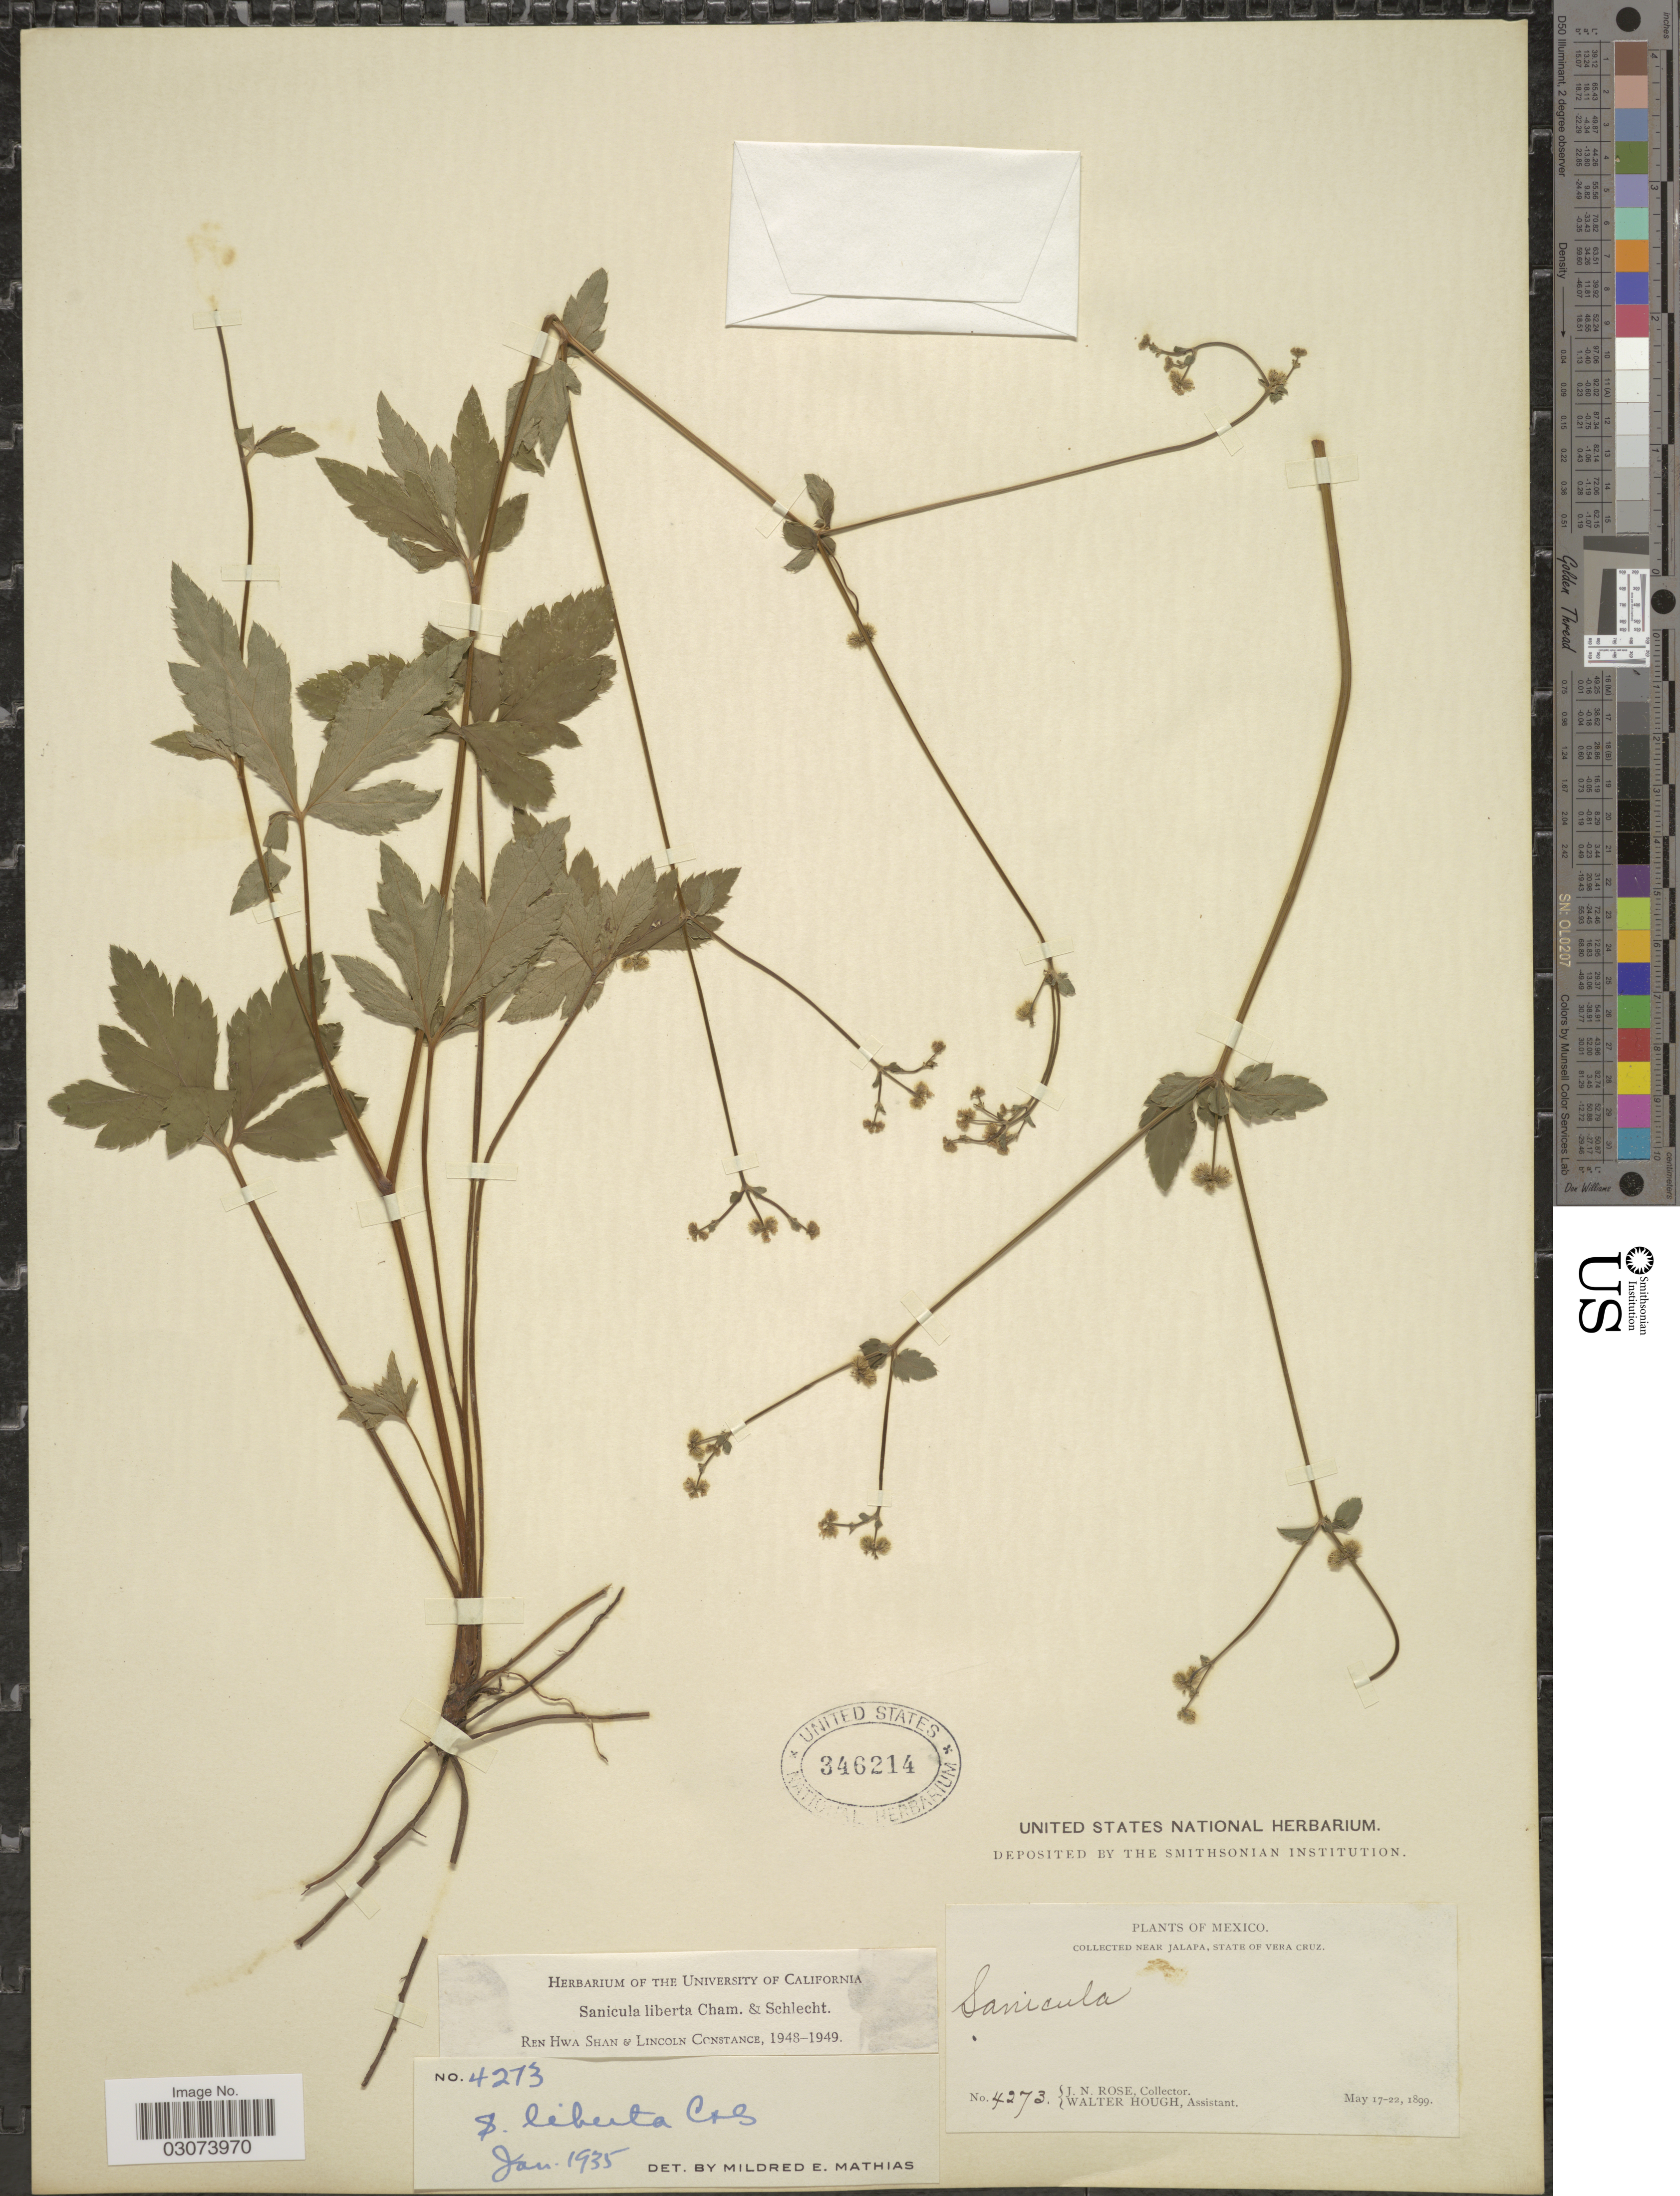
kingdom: Plantae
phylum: Tracheophyta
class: Magnoliopsida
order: Apiales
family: Apiaceae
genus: Sanicula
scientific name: Sanicula liberta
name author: Cham. & Schltdl.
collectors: J. N. Rose & W. Hough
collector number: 4273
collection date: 1899-05-17/1899-05-22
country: Mexico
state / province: Veracruz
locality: Near Jalapa, State of Vera Cruz.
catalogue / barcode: US 346214